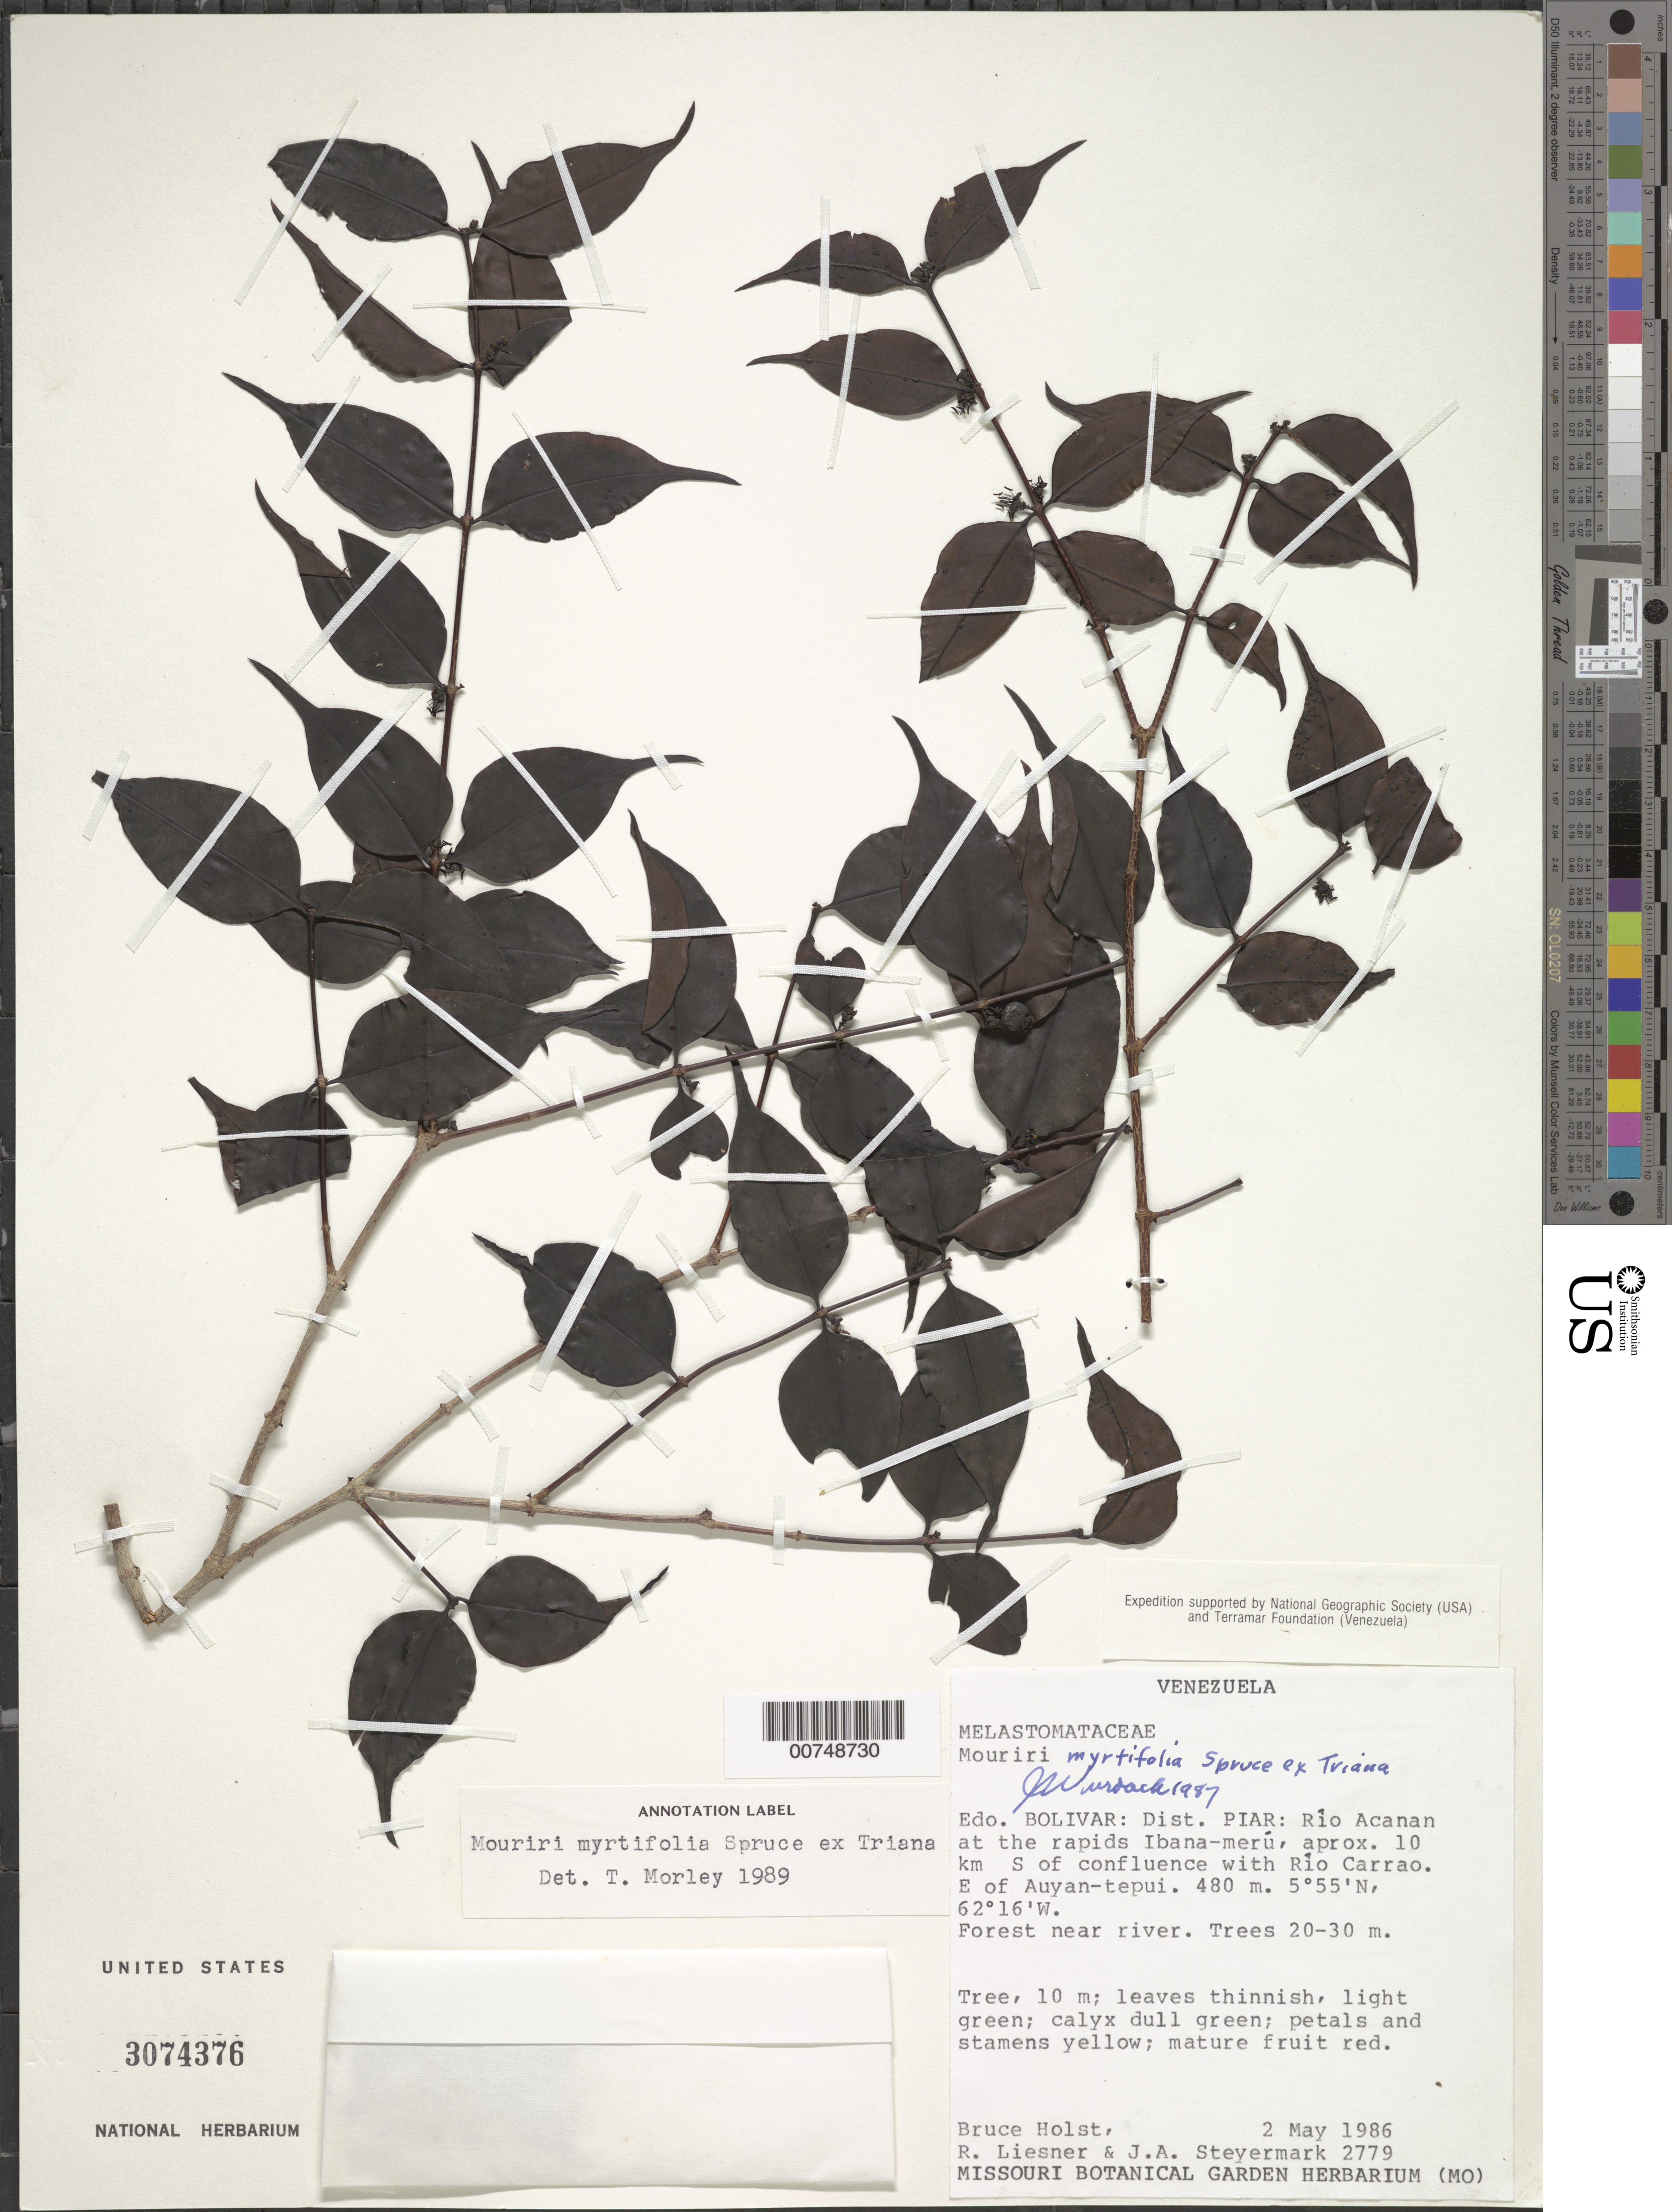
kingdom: Plantae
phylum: Tracheophyta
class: Magnoliopsida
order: Myrtales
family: Melastomataceae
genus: Mouriri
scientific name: Mouriri myrtifolia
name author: Spruce ex Triana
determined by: Morley, T.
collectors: B. Holst, R. L. Liesner & J. Steyermark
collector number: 2779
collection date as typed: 2-May-86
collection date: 1986-05-02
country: Venezuela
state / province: Bolívar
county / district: Piar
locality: Río Acanan at rapids Ibana-meru, 10 km S of confluence with Río Carrao, E of Auyan-tepuí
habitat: Forest near river, trees 20-30 m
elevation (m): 480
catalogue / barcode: US 3074376